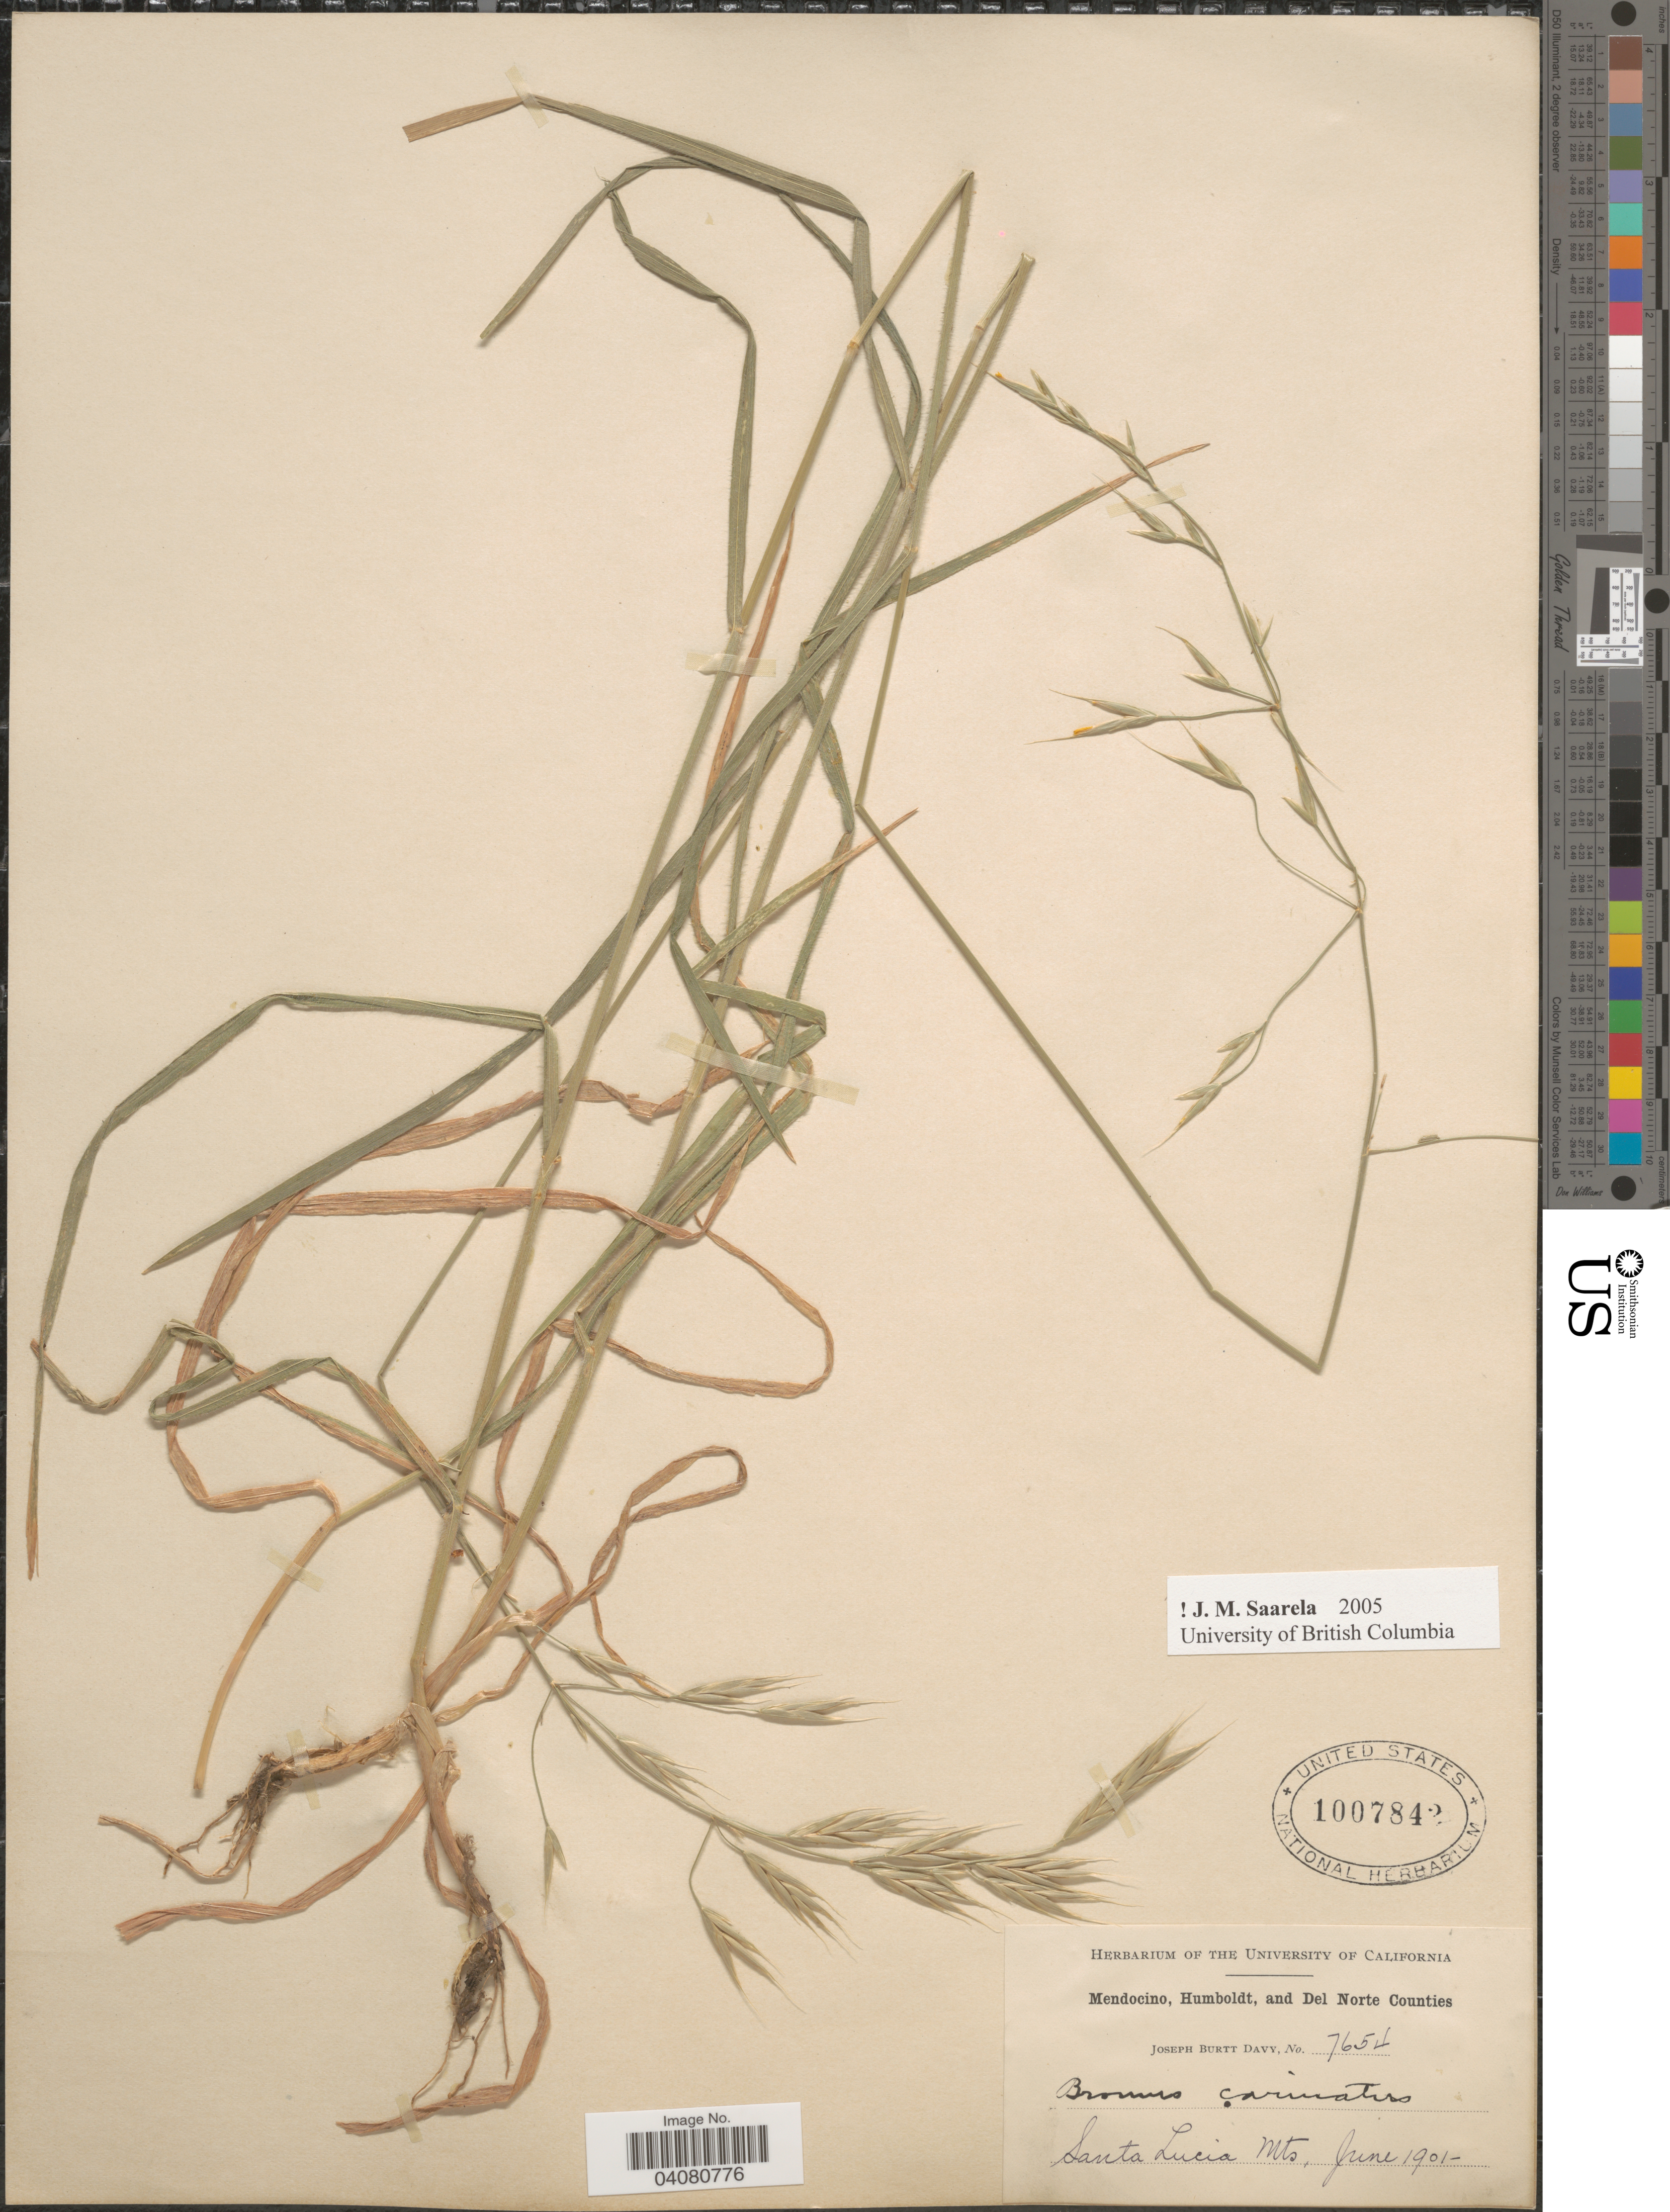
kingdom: Plantae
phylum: Tracheophyta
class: Liliopsida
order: Poales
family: Poaceae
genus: Bromus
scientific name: Bromus carinatus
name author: Hook. & Arn.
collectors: J. Burtt Davy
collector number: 7654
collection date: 1901-06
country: United States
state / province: California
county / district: Mendocino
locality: Mendocino, Humboldt, and Del Norte Counties. Santa Lucia Mts.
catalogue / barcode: US 1007842